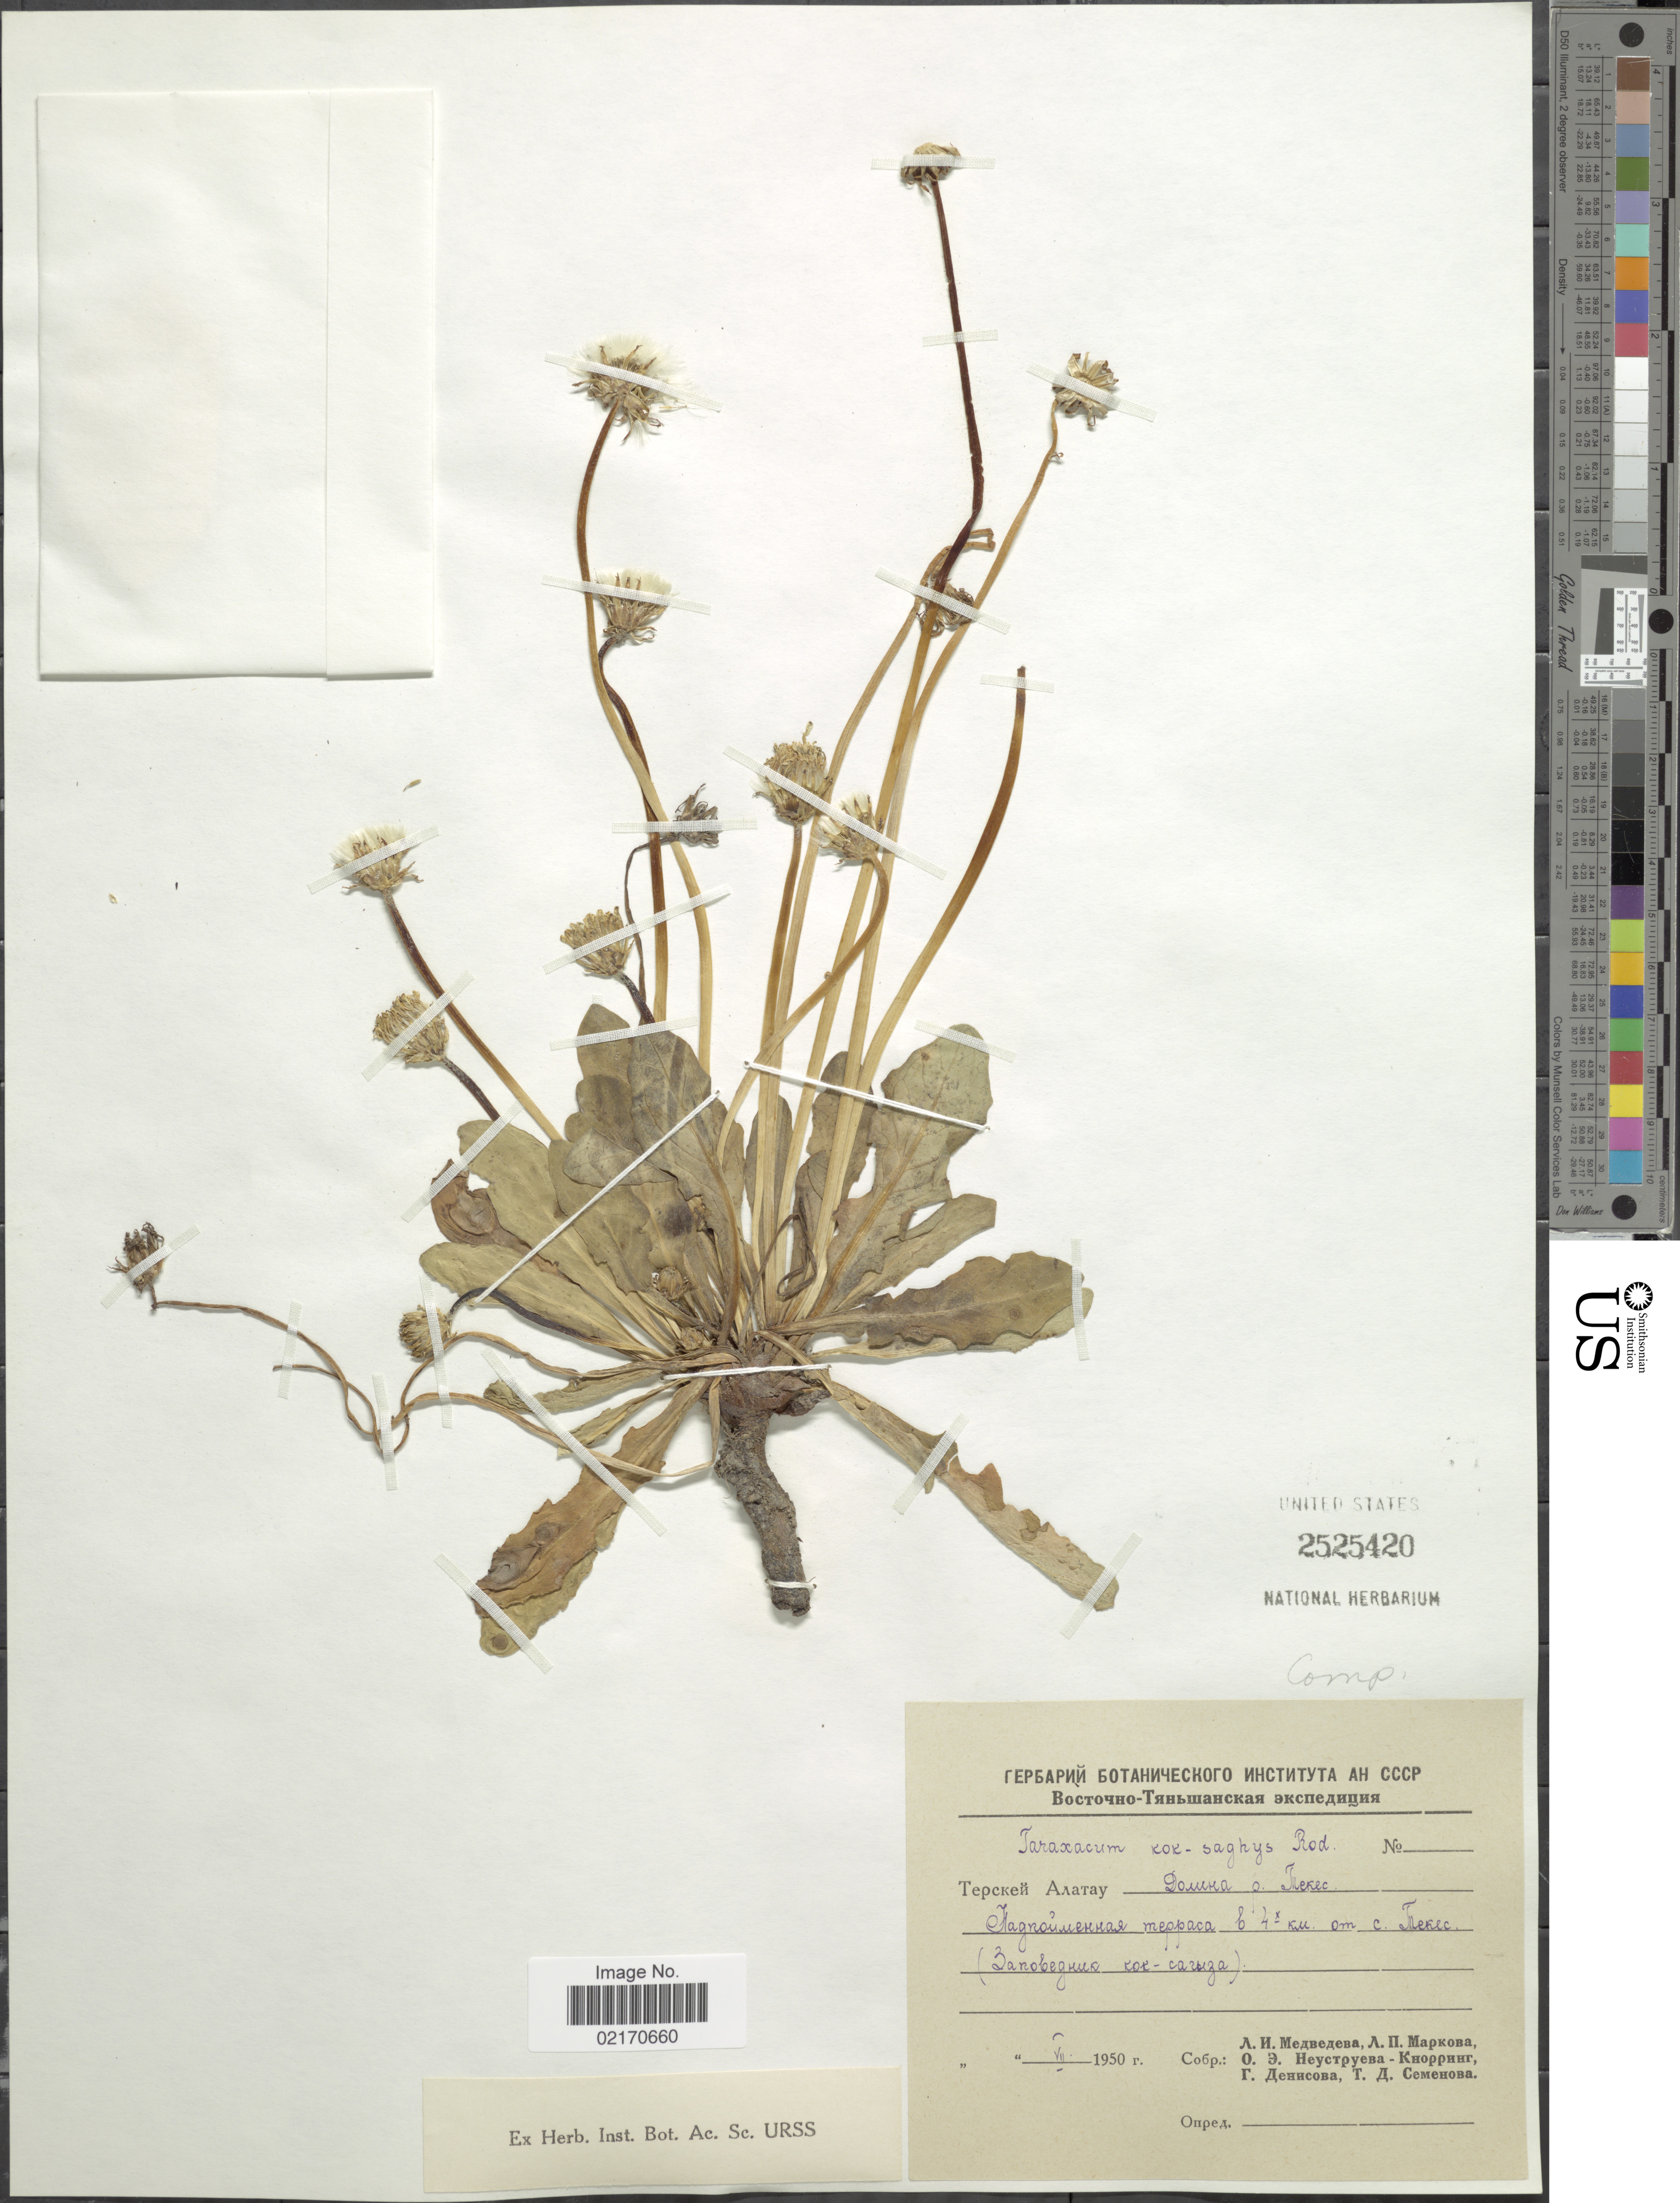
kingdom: Plantae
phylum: Tracheophyta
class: Magnoliopsida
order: Asterales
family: Asteraceae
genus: Taraxacum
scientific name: Taraxacum kok-saghyz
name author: Rodin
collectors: L. Medvedeva, L. Markova, O. Knorring, G. Denisova & T. Semenova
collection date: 1850-07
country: Kazakhstan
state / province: Almaty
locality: Terskey Alatau,valley of river Tekes, 4 km from village Tekes.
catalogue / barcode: US 2525420